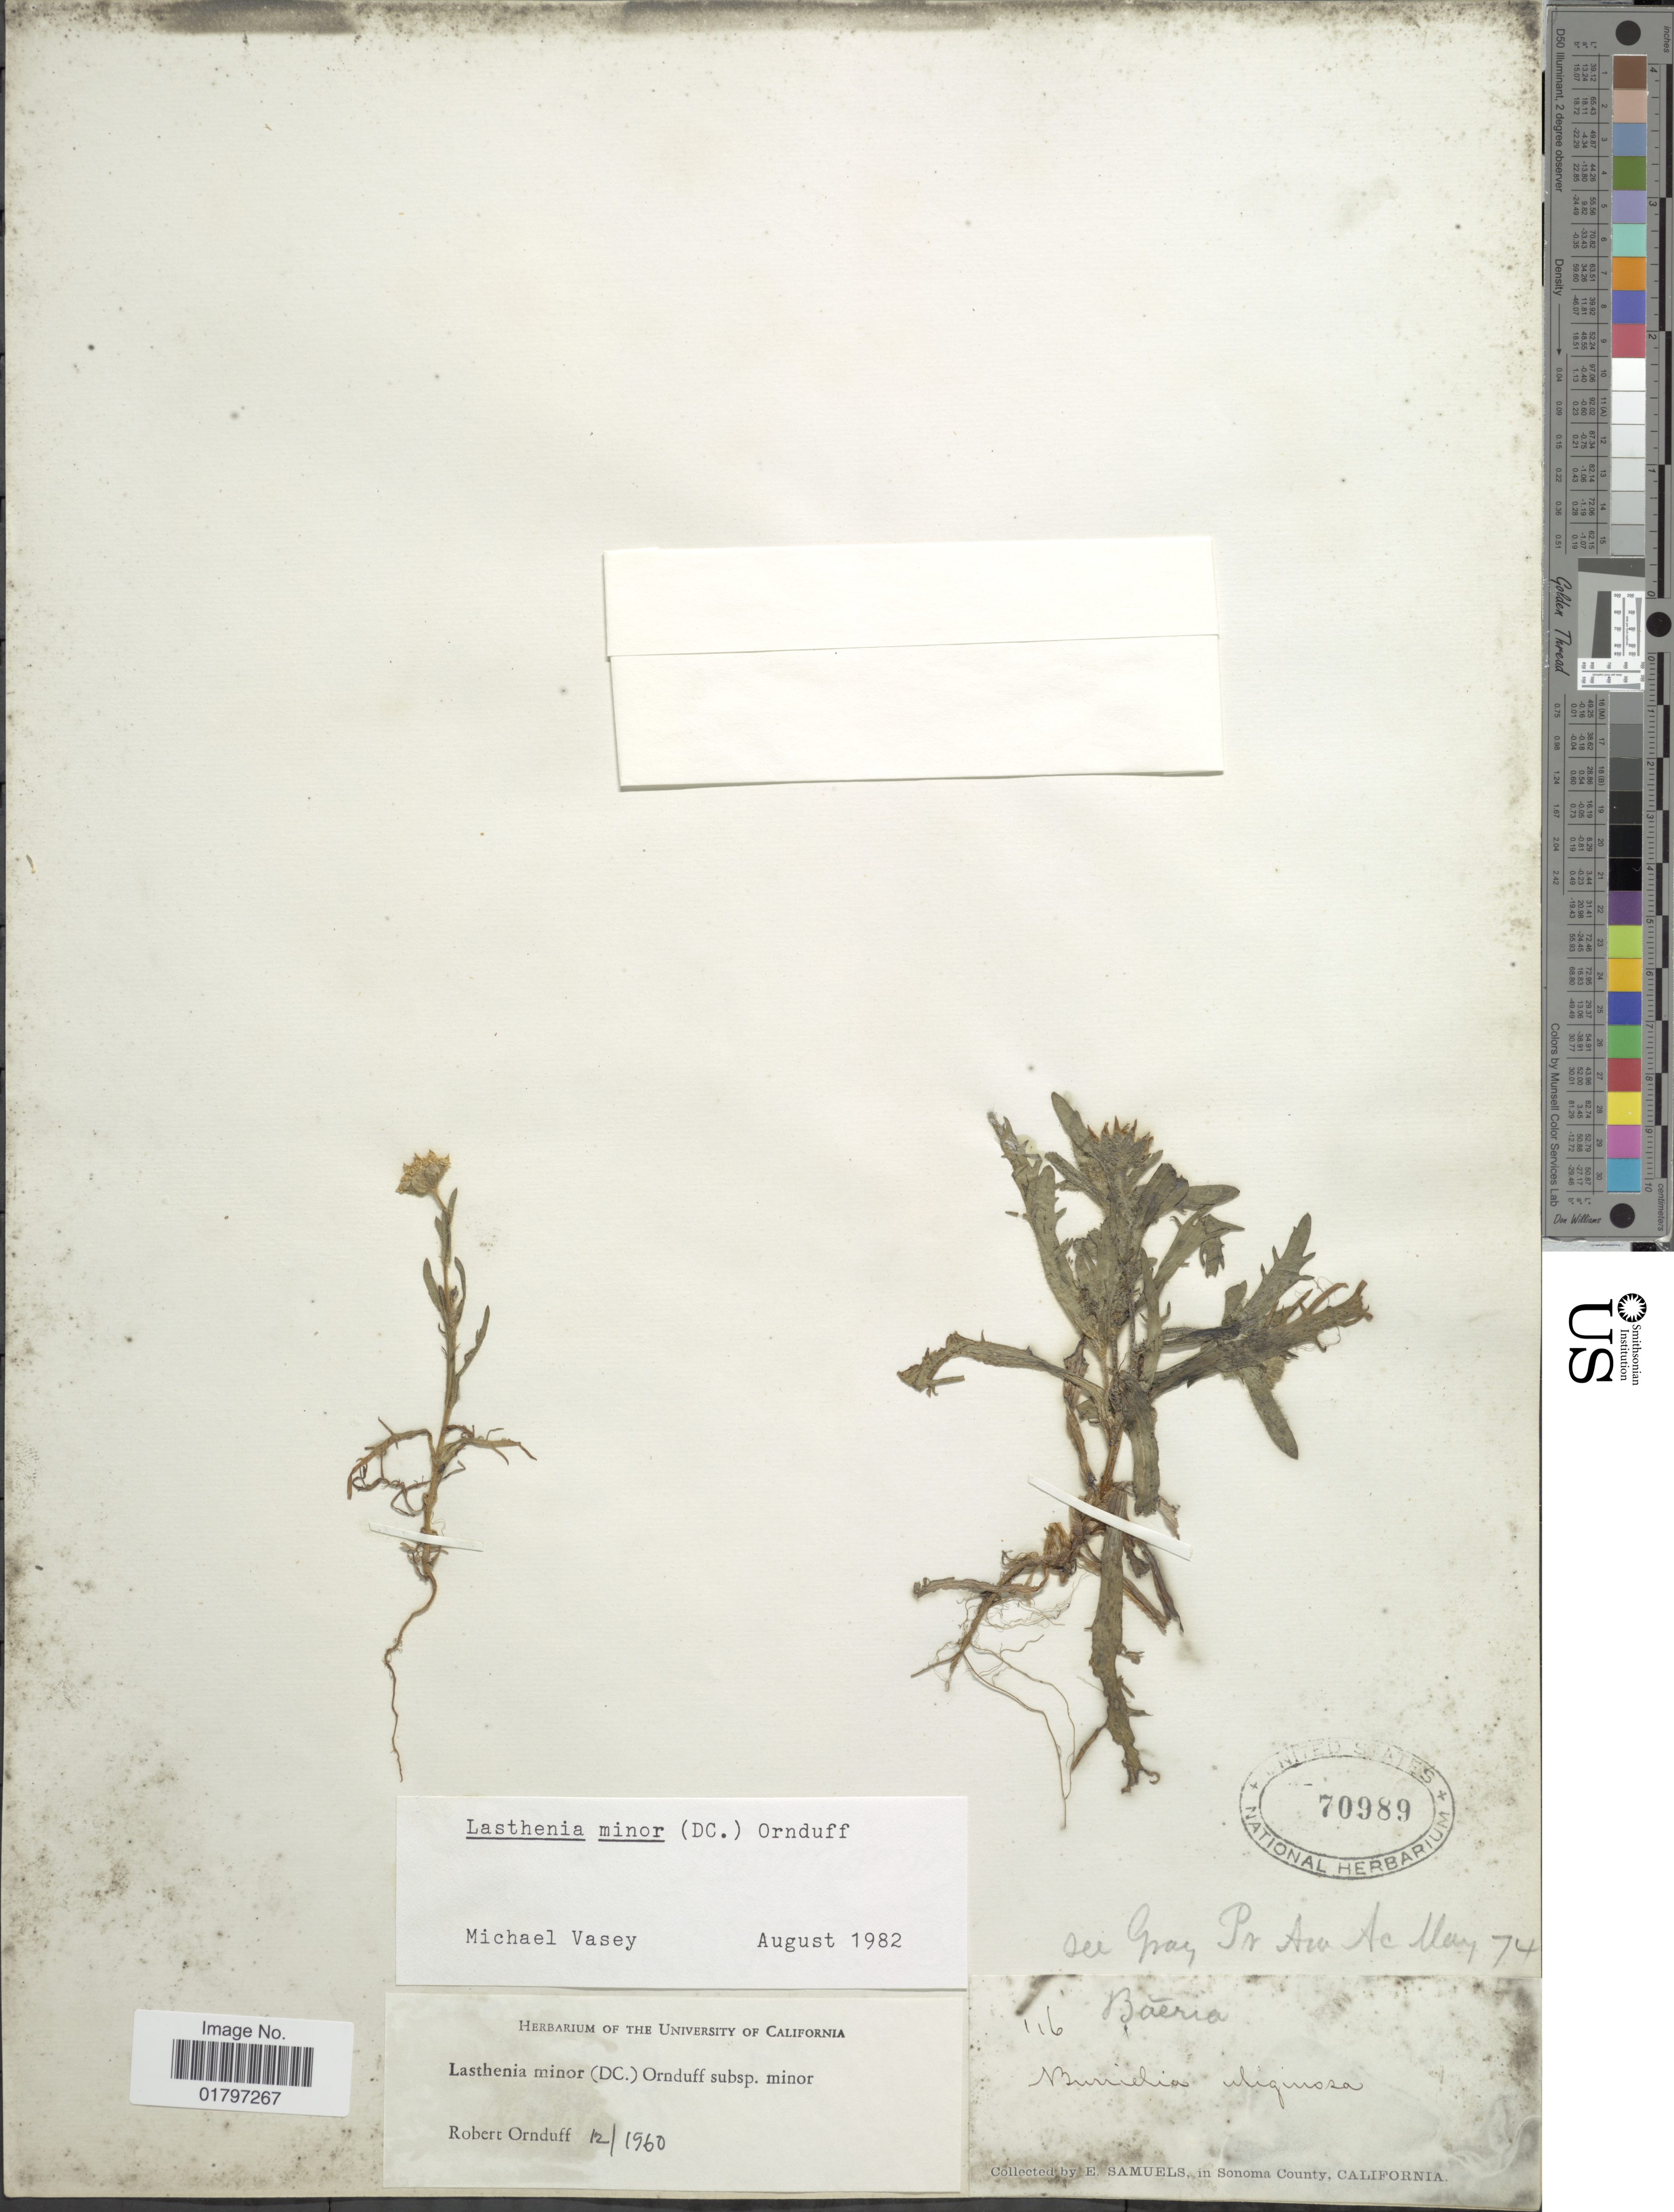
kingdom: Plantae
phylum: Tracheophyta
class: Magnoliopsida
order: Asterales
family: Asteraceae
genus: Lasthenia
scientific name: Lasthenia minor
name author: (DC.) Ornduff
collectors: E. Samuels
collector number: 116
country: United States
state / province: California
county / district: Sonoma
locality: Sonoma County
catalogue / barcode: US 70989